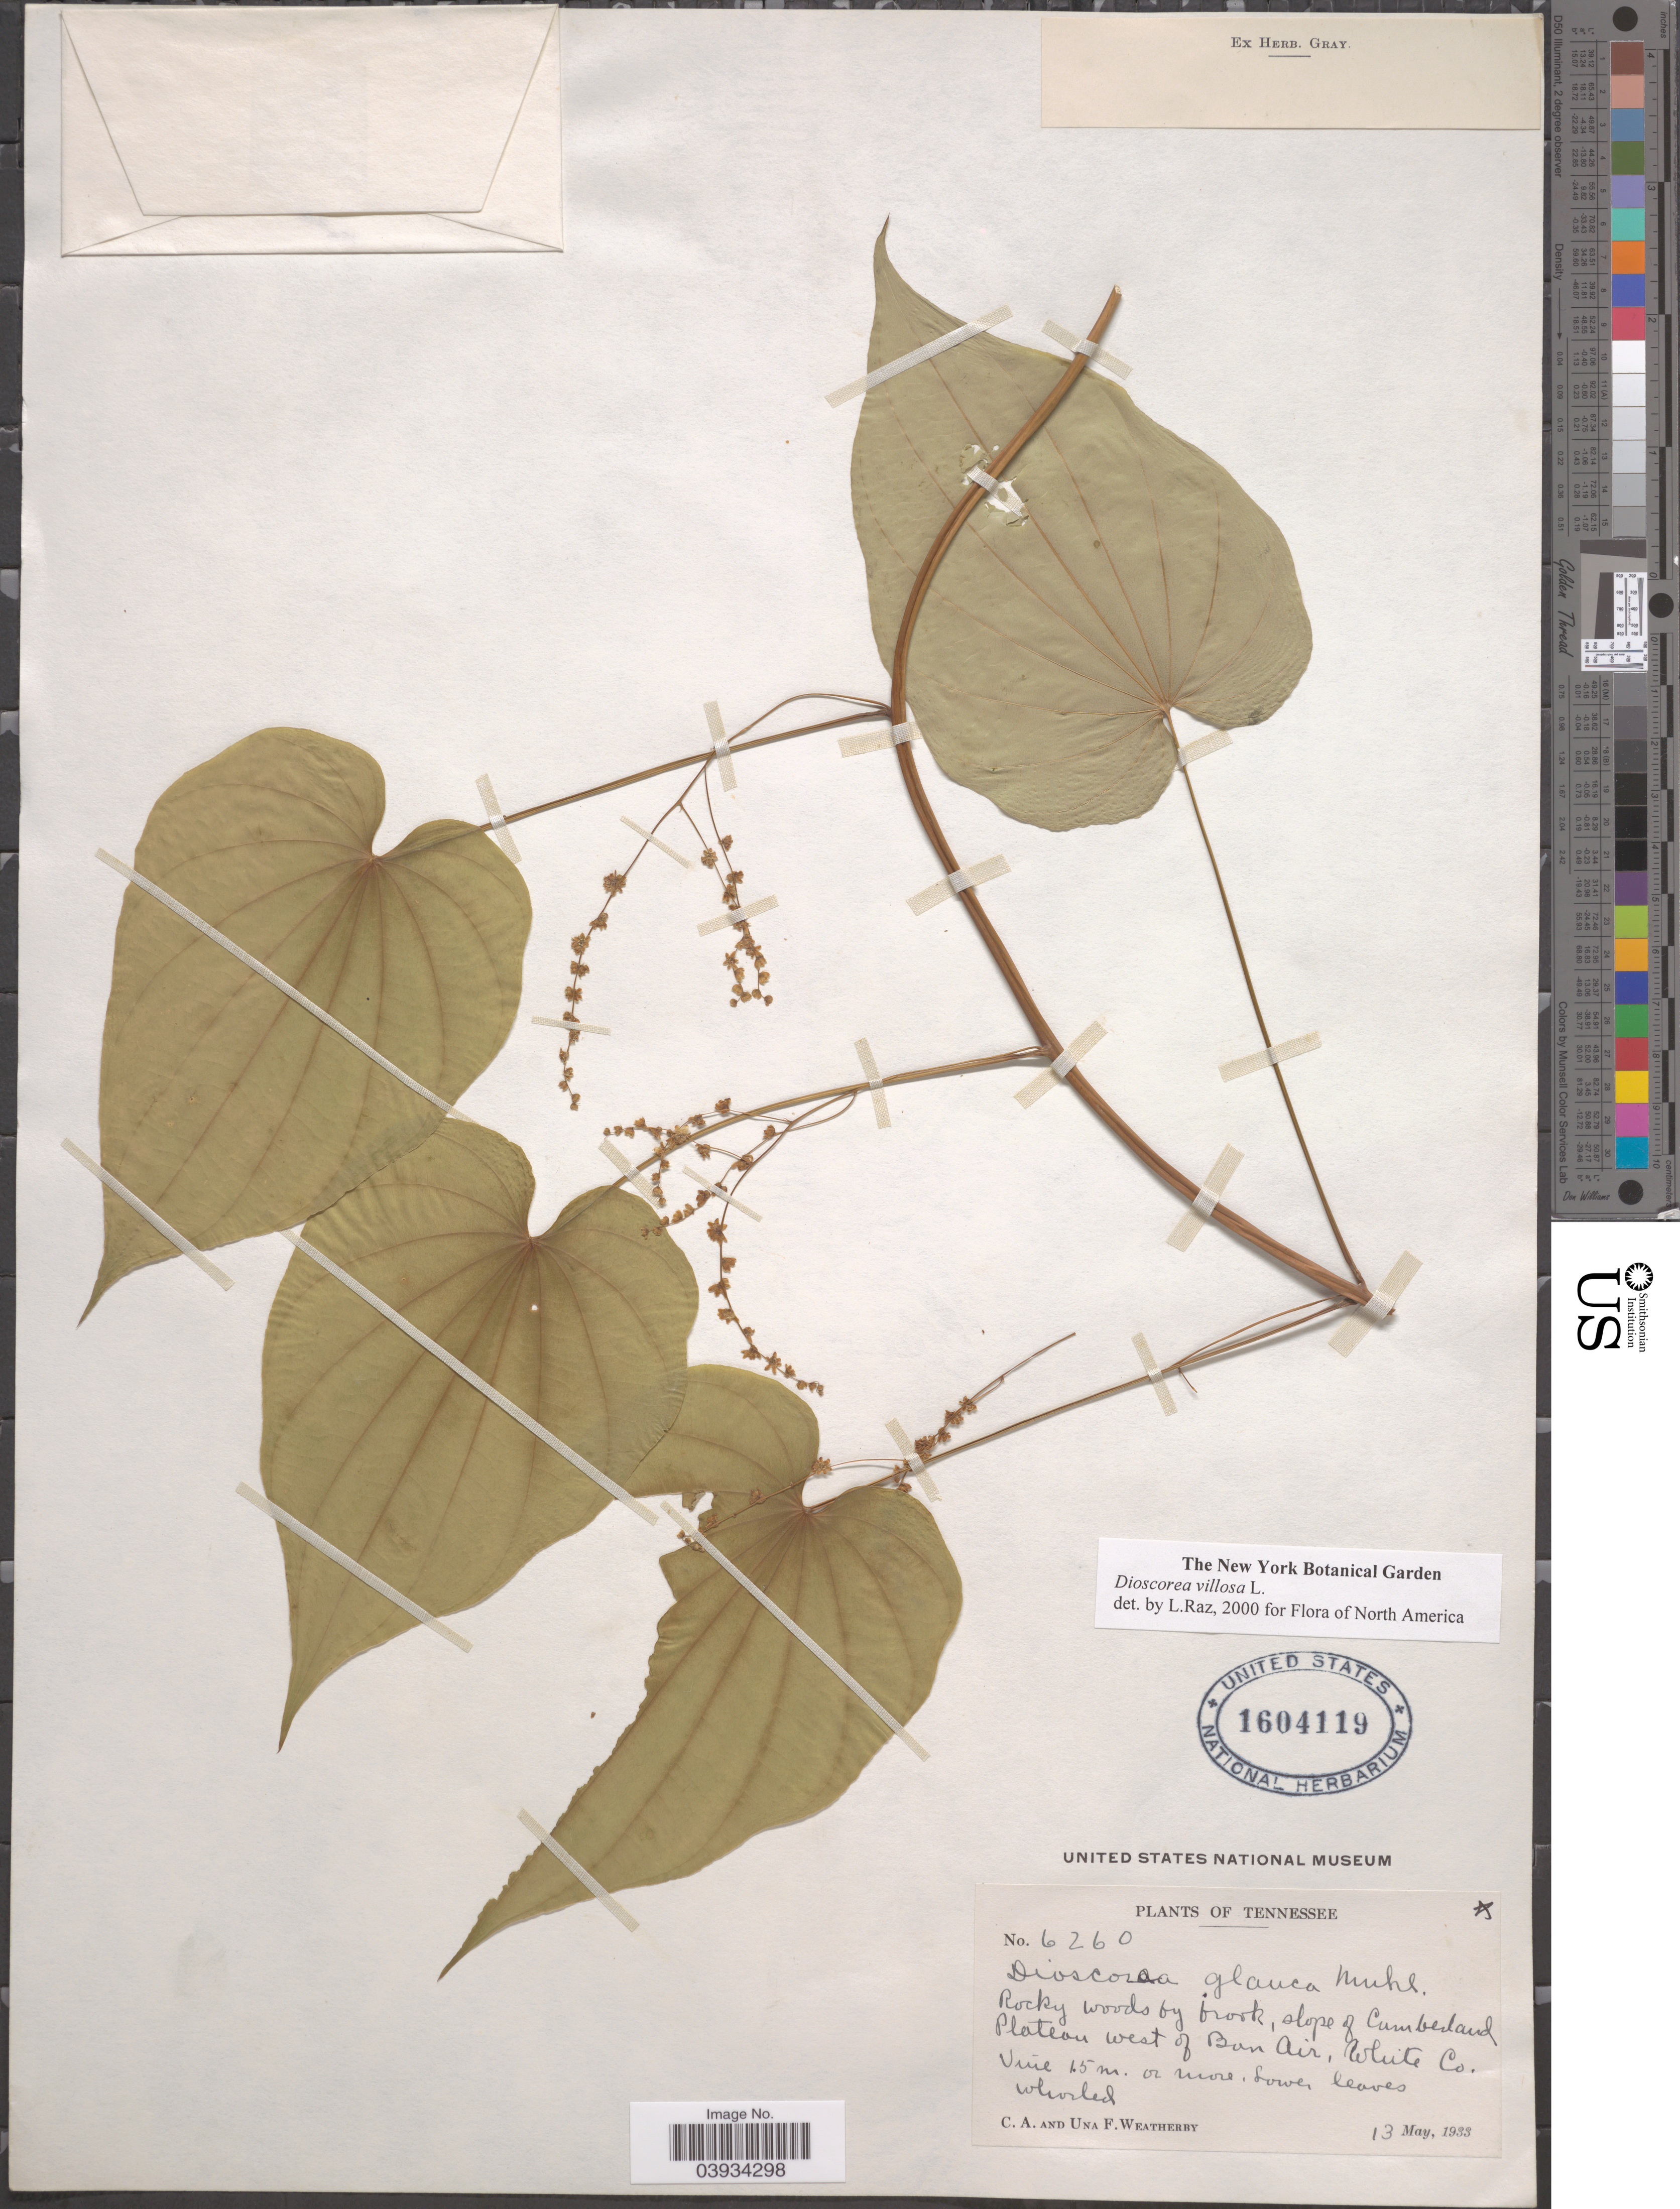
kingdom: Plantae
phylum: Tracheophyta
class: Liliopsida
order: Dioscoreales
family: Dioscoreaceae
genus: Dioscorea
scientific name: Dioscorea villosa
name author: L.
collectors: C. A. Weatherby & U. Weatherby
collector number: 6260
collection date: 1933-05-13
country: United States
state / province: Tennessee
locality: Slope of Cumberland Plateau west of Bon Air, White Co.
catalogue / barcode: US 1604119